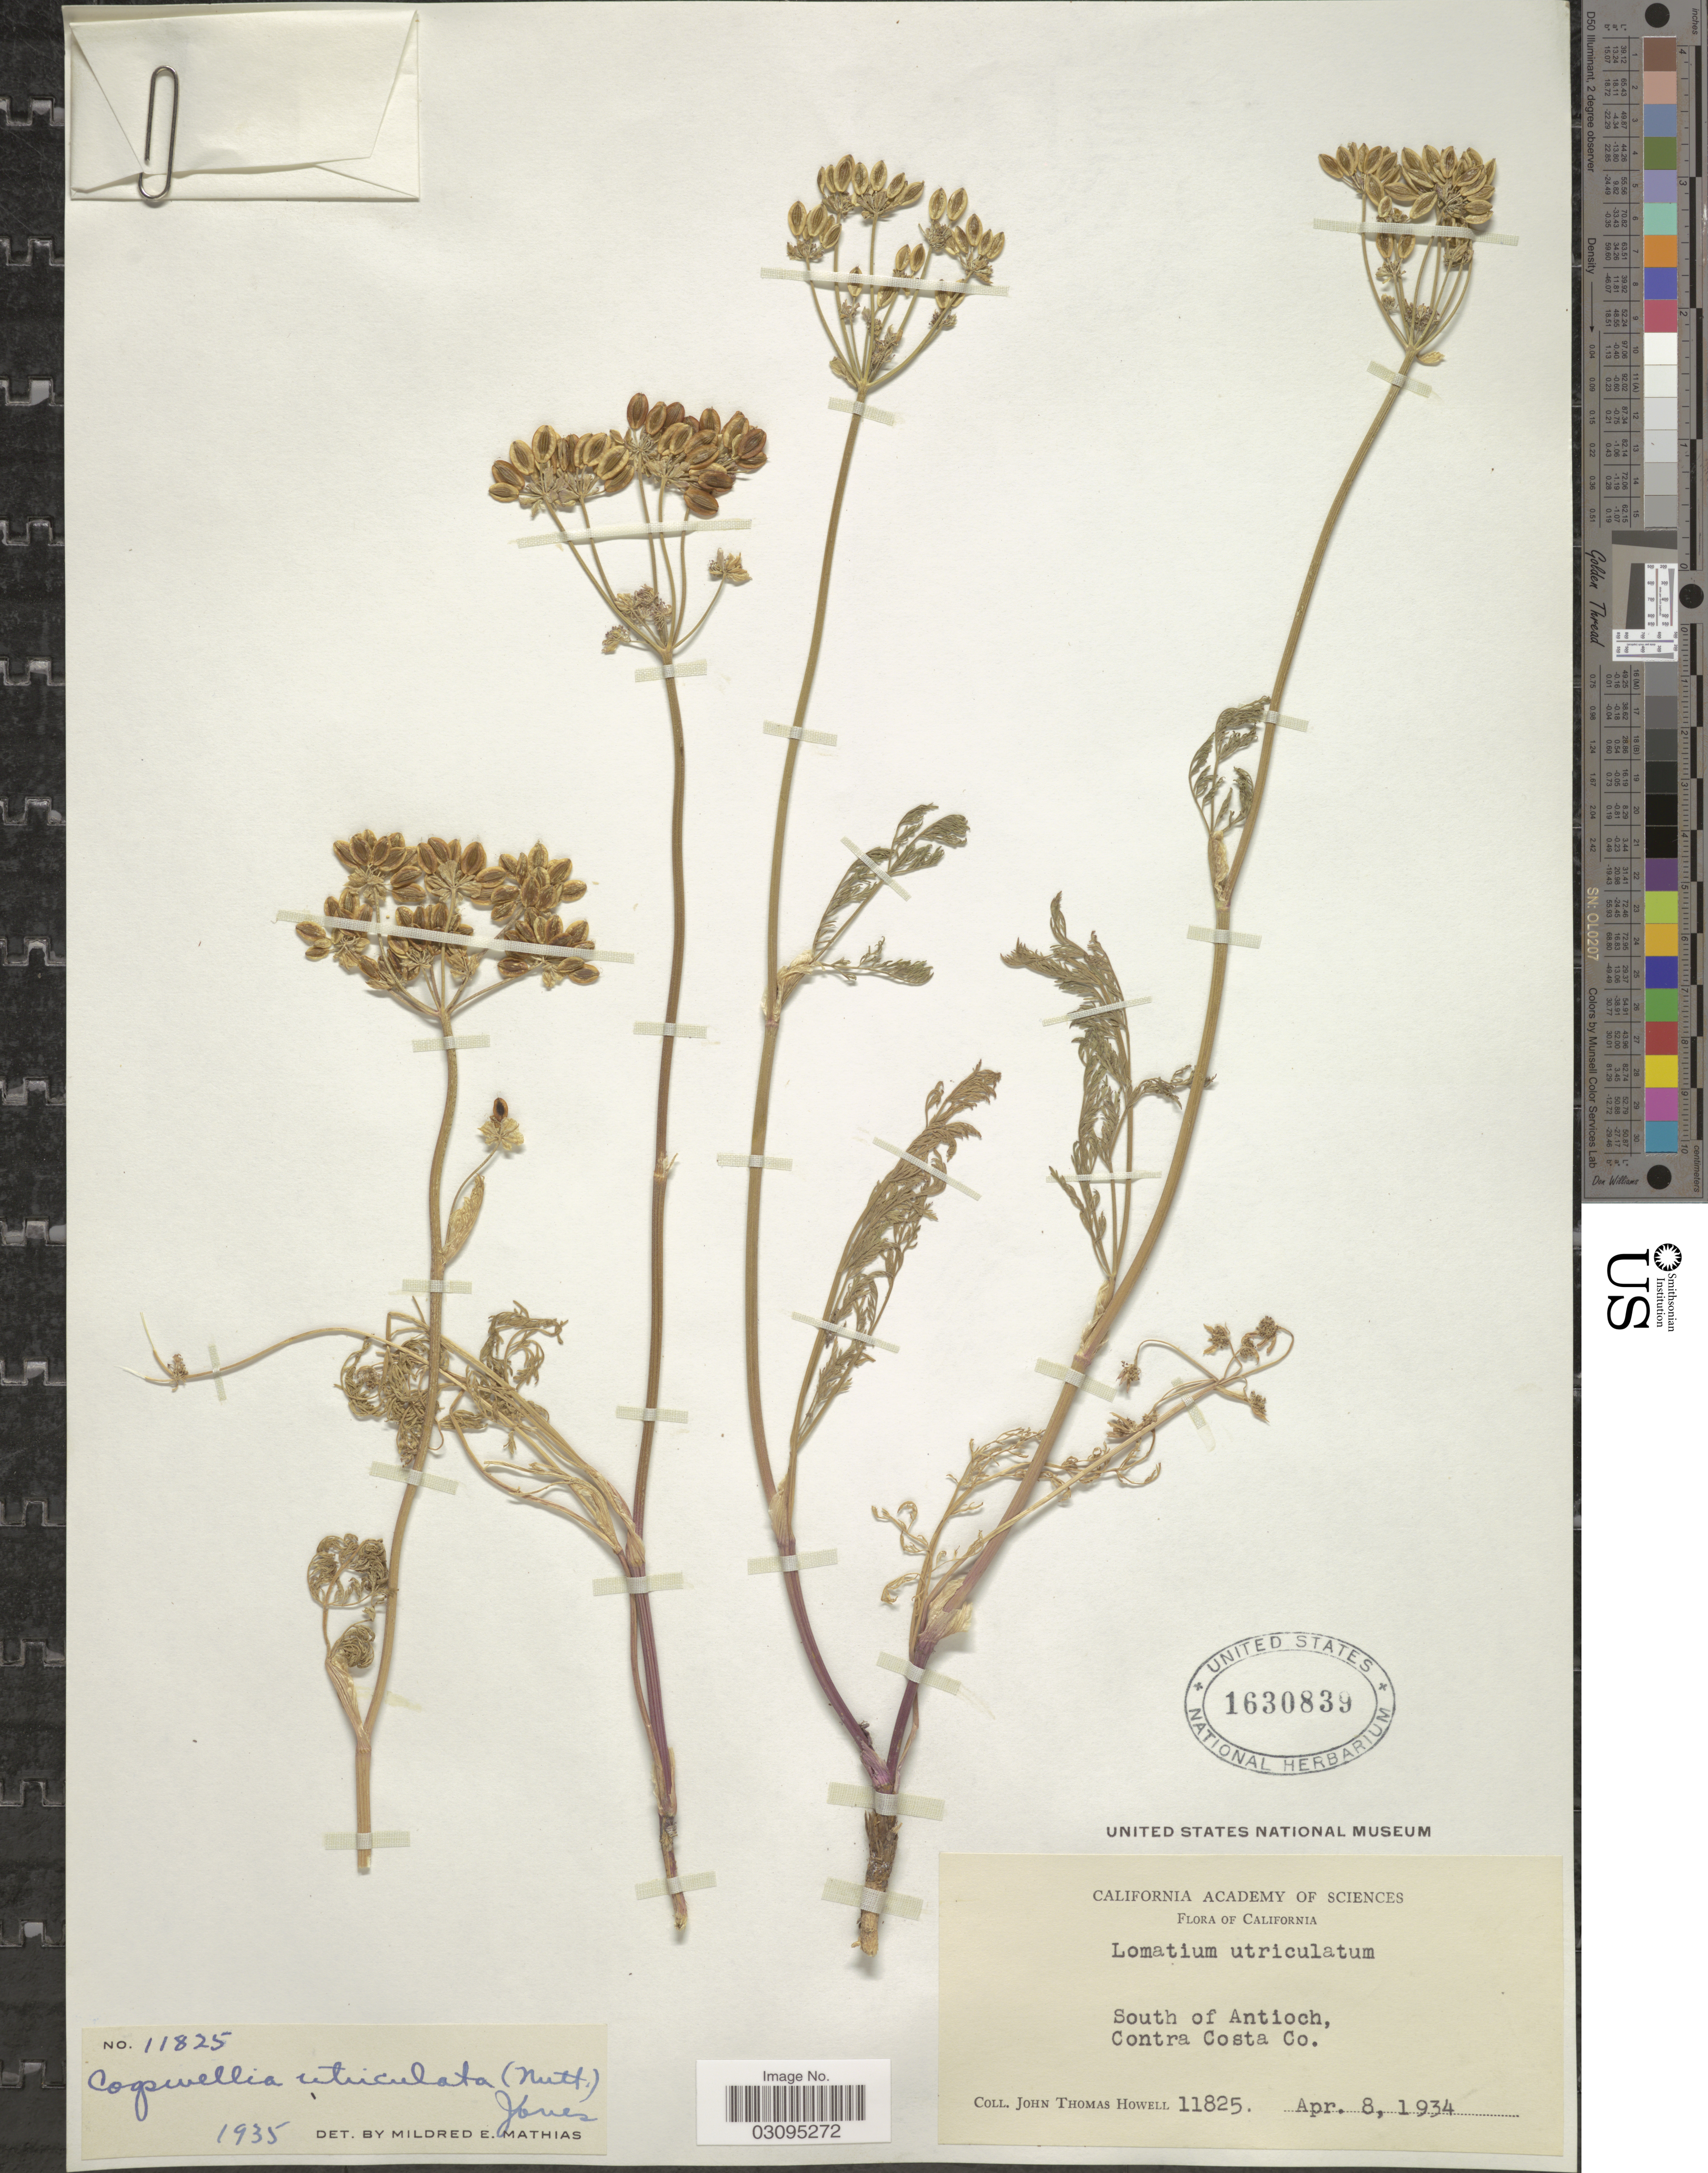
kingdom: Plantae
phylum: Tracheophyta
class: Magnoliopsida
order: Apiales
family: Apiaceae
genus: Lomatium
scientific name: Lomatium utriculatum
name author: (Nutt. ex Torr. & A. Gray) J.M. Coult. & Rose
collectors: J. T. Howell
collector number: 11825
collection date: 1934-04-08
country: United States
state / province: California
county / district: Contra Costa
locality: South of Antioch, Contra Costa Co.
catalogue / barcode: US 1630839